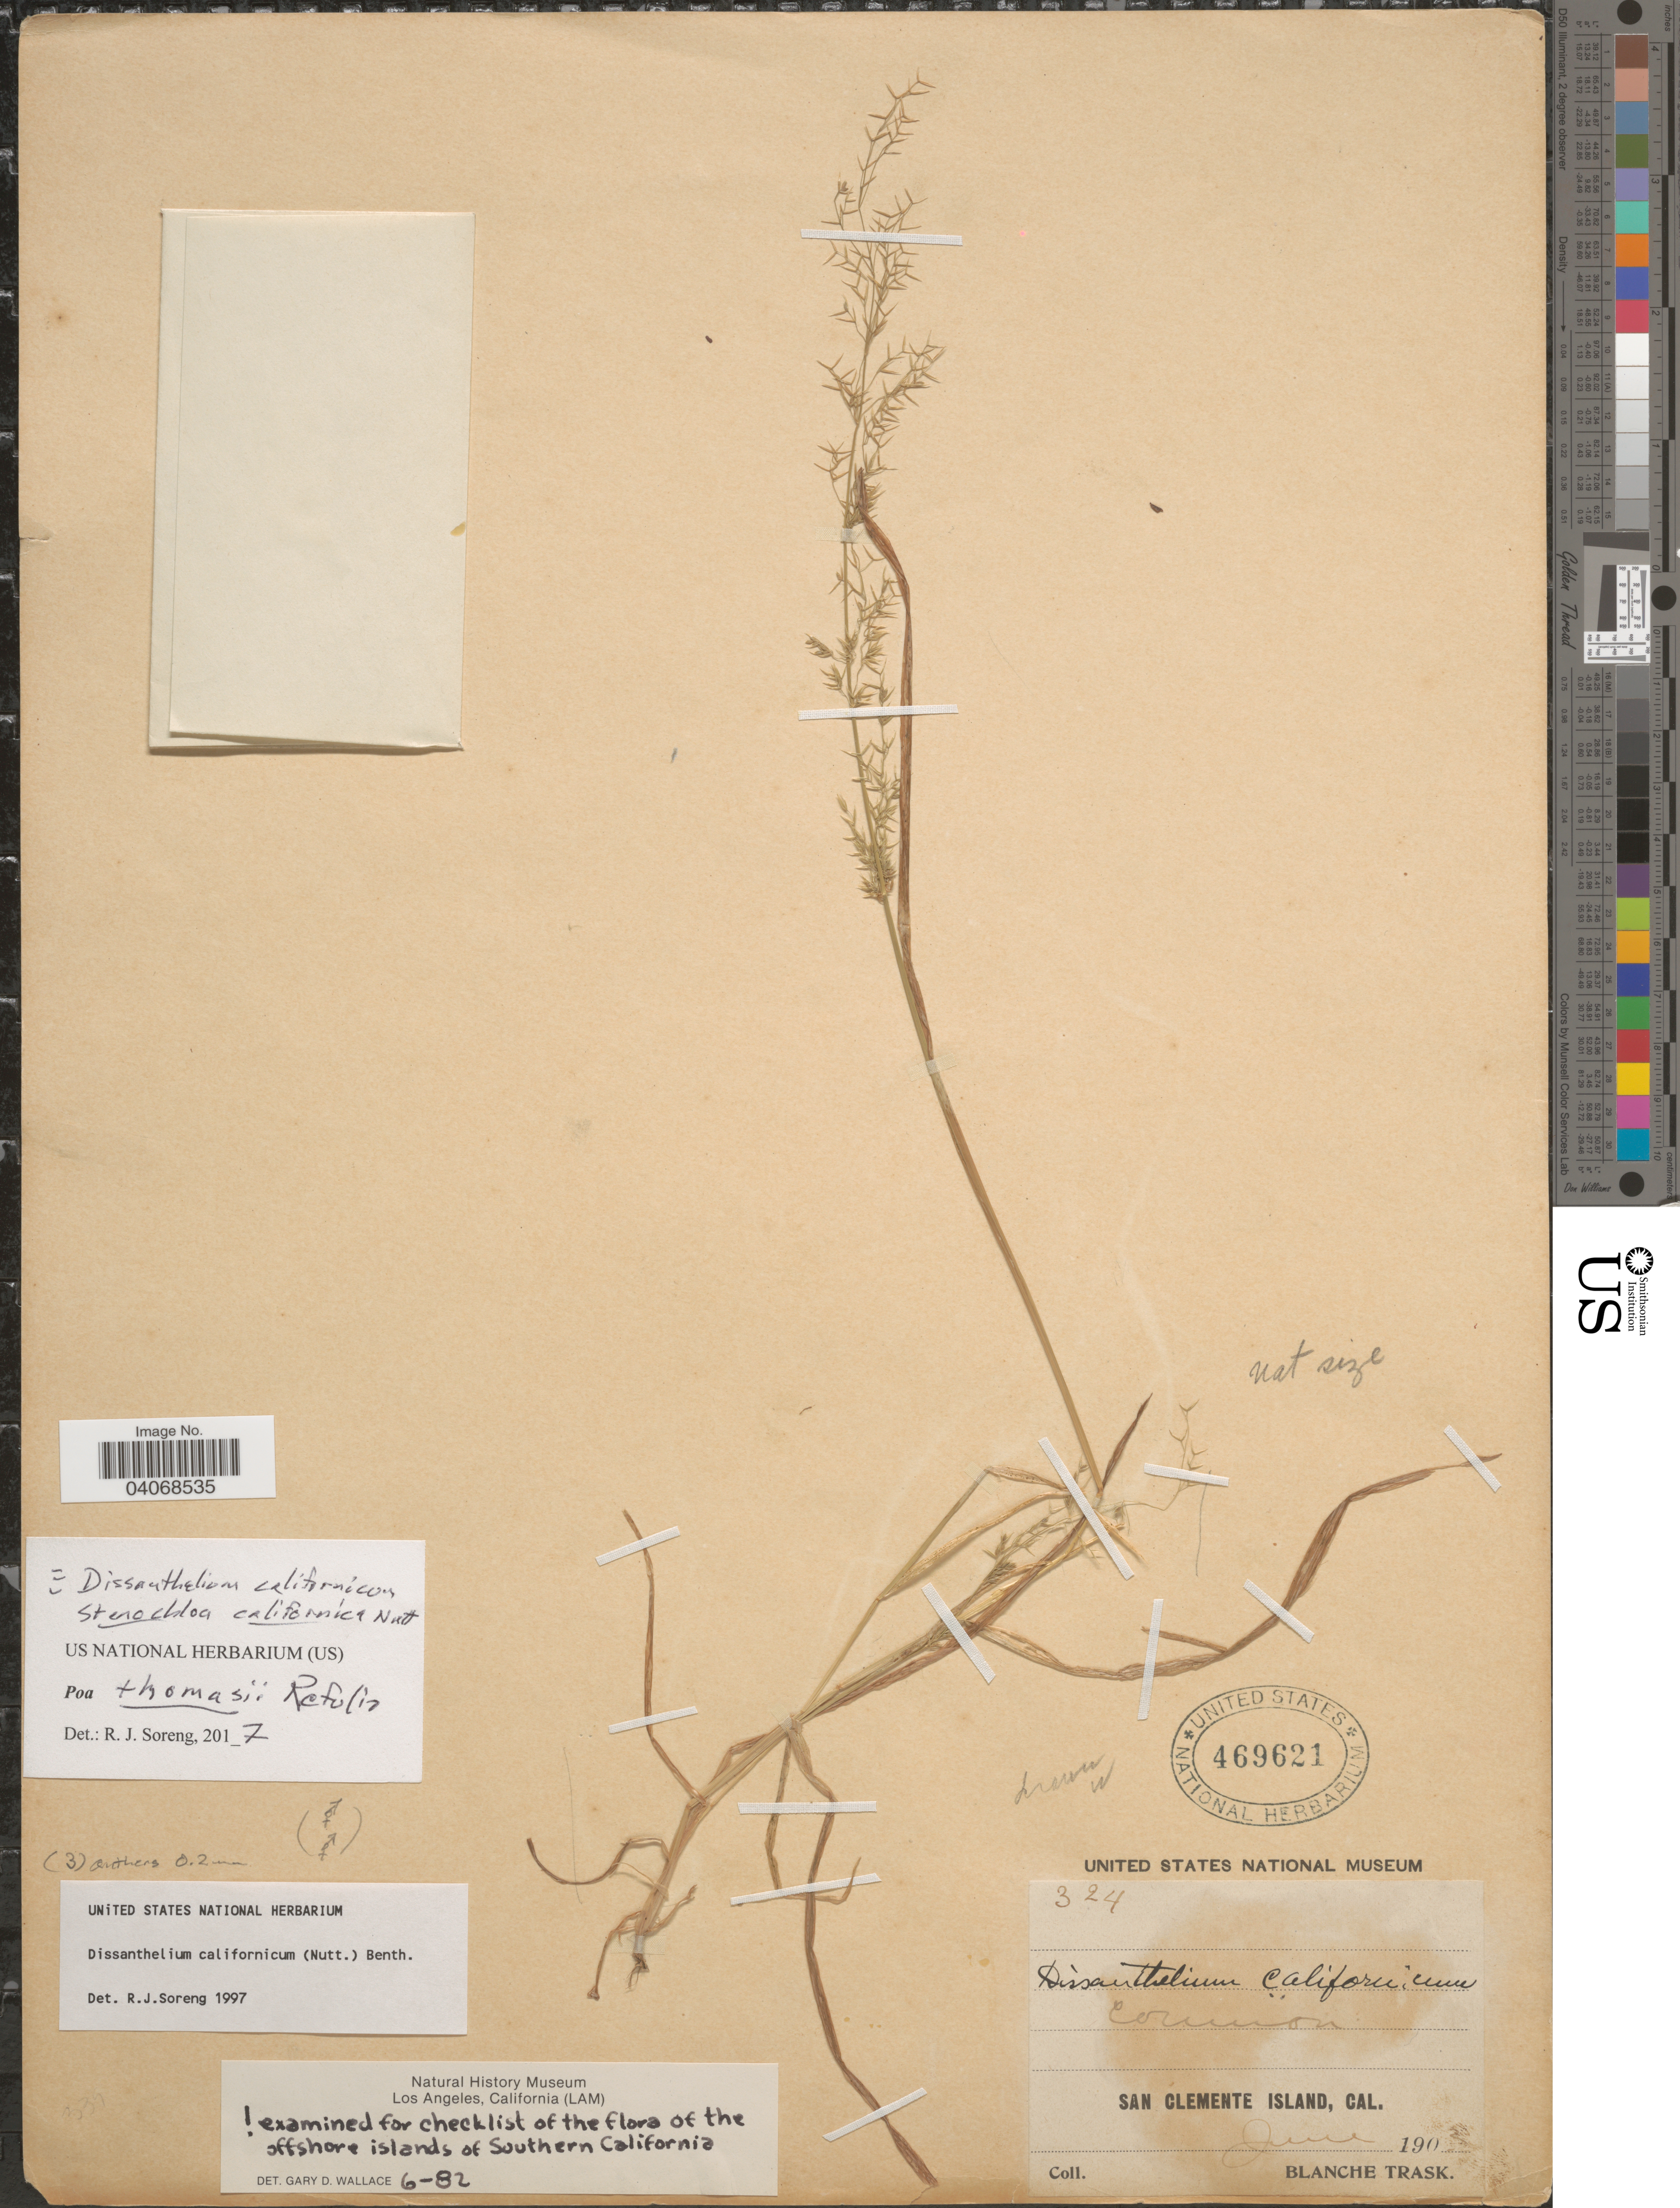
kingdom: Plantae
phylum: Tracheophyta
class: Liliopsida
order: Poales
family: Poaceae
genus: Poa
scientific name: Poa thomasii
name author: Refulio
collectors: B. Trask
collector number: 324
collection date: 1905-06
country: United States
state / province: California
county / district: Los Angeles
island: San Clemente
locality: San Clemente Island.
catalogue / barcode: US 469621